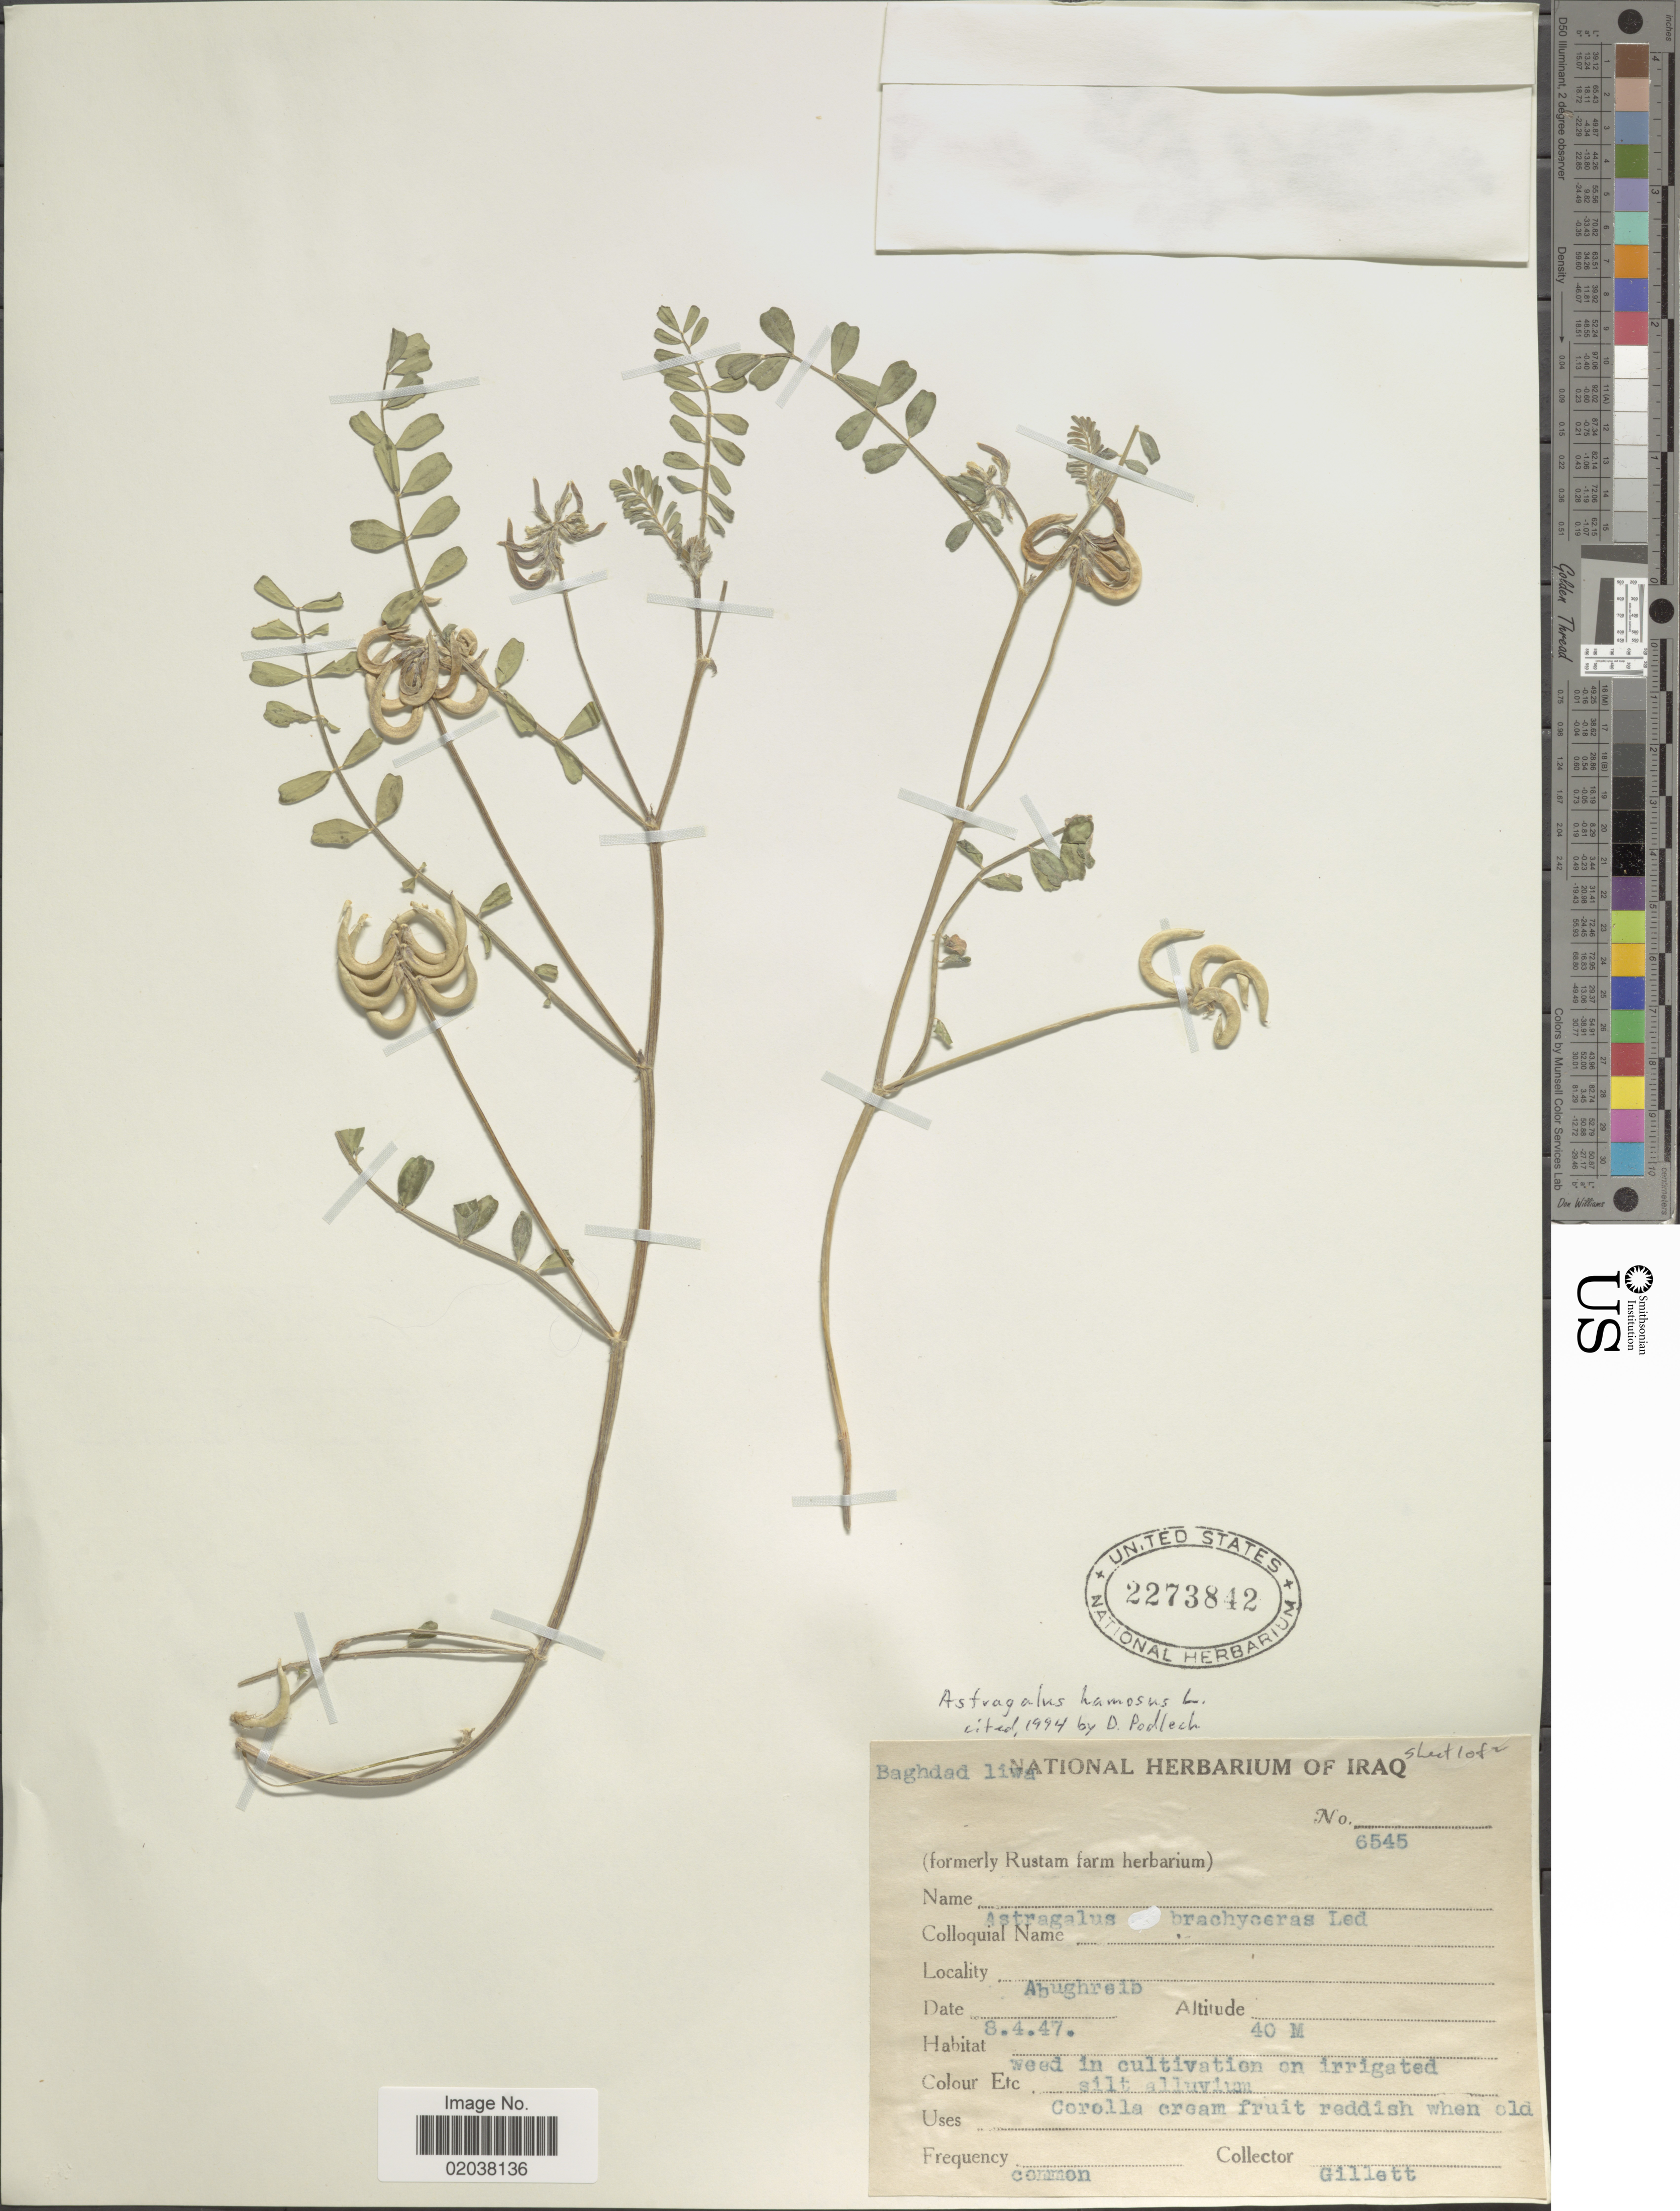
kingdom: Plantae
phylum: Tracheophyta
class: Magnoliopsida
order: Fabales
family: Fabaceae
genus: Astragalus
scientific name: Astragalus hamosus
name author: L.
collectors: Gillett, --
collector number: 6545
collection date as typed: Transcribed d/m/y: 8/4/47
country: Iraq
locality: Abu Ghraib, on irrgifated silt alluviam [interpreted]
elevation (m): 40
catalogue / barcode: US 2273842